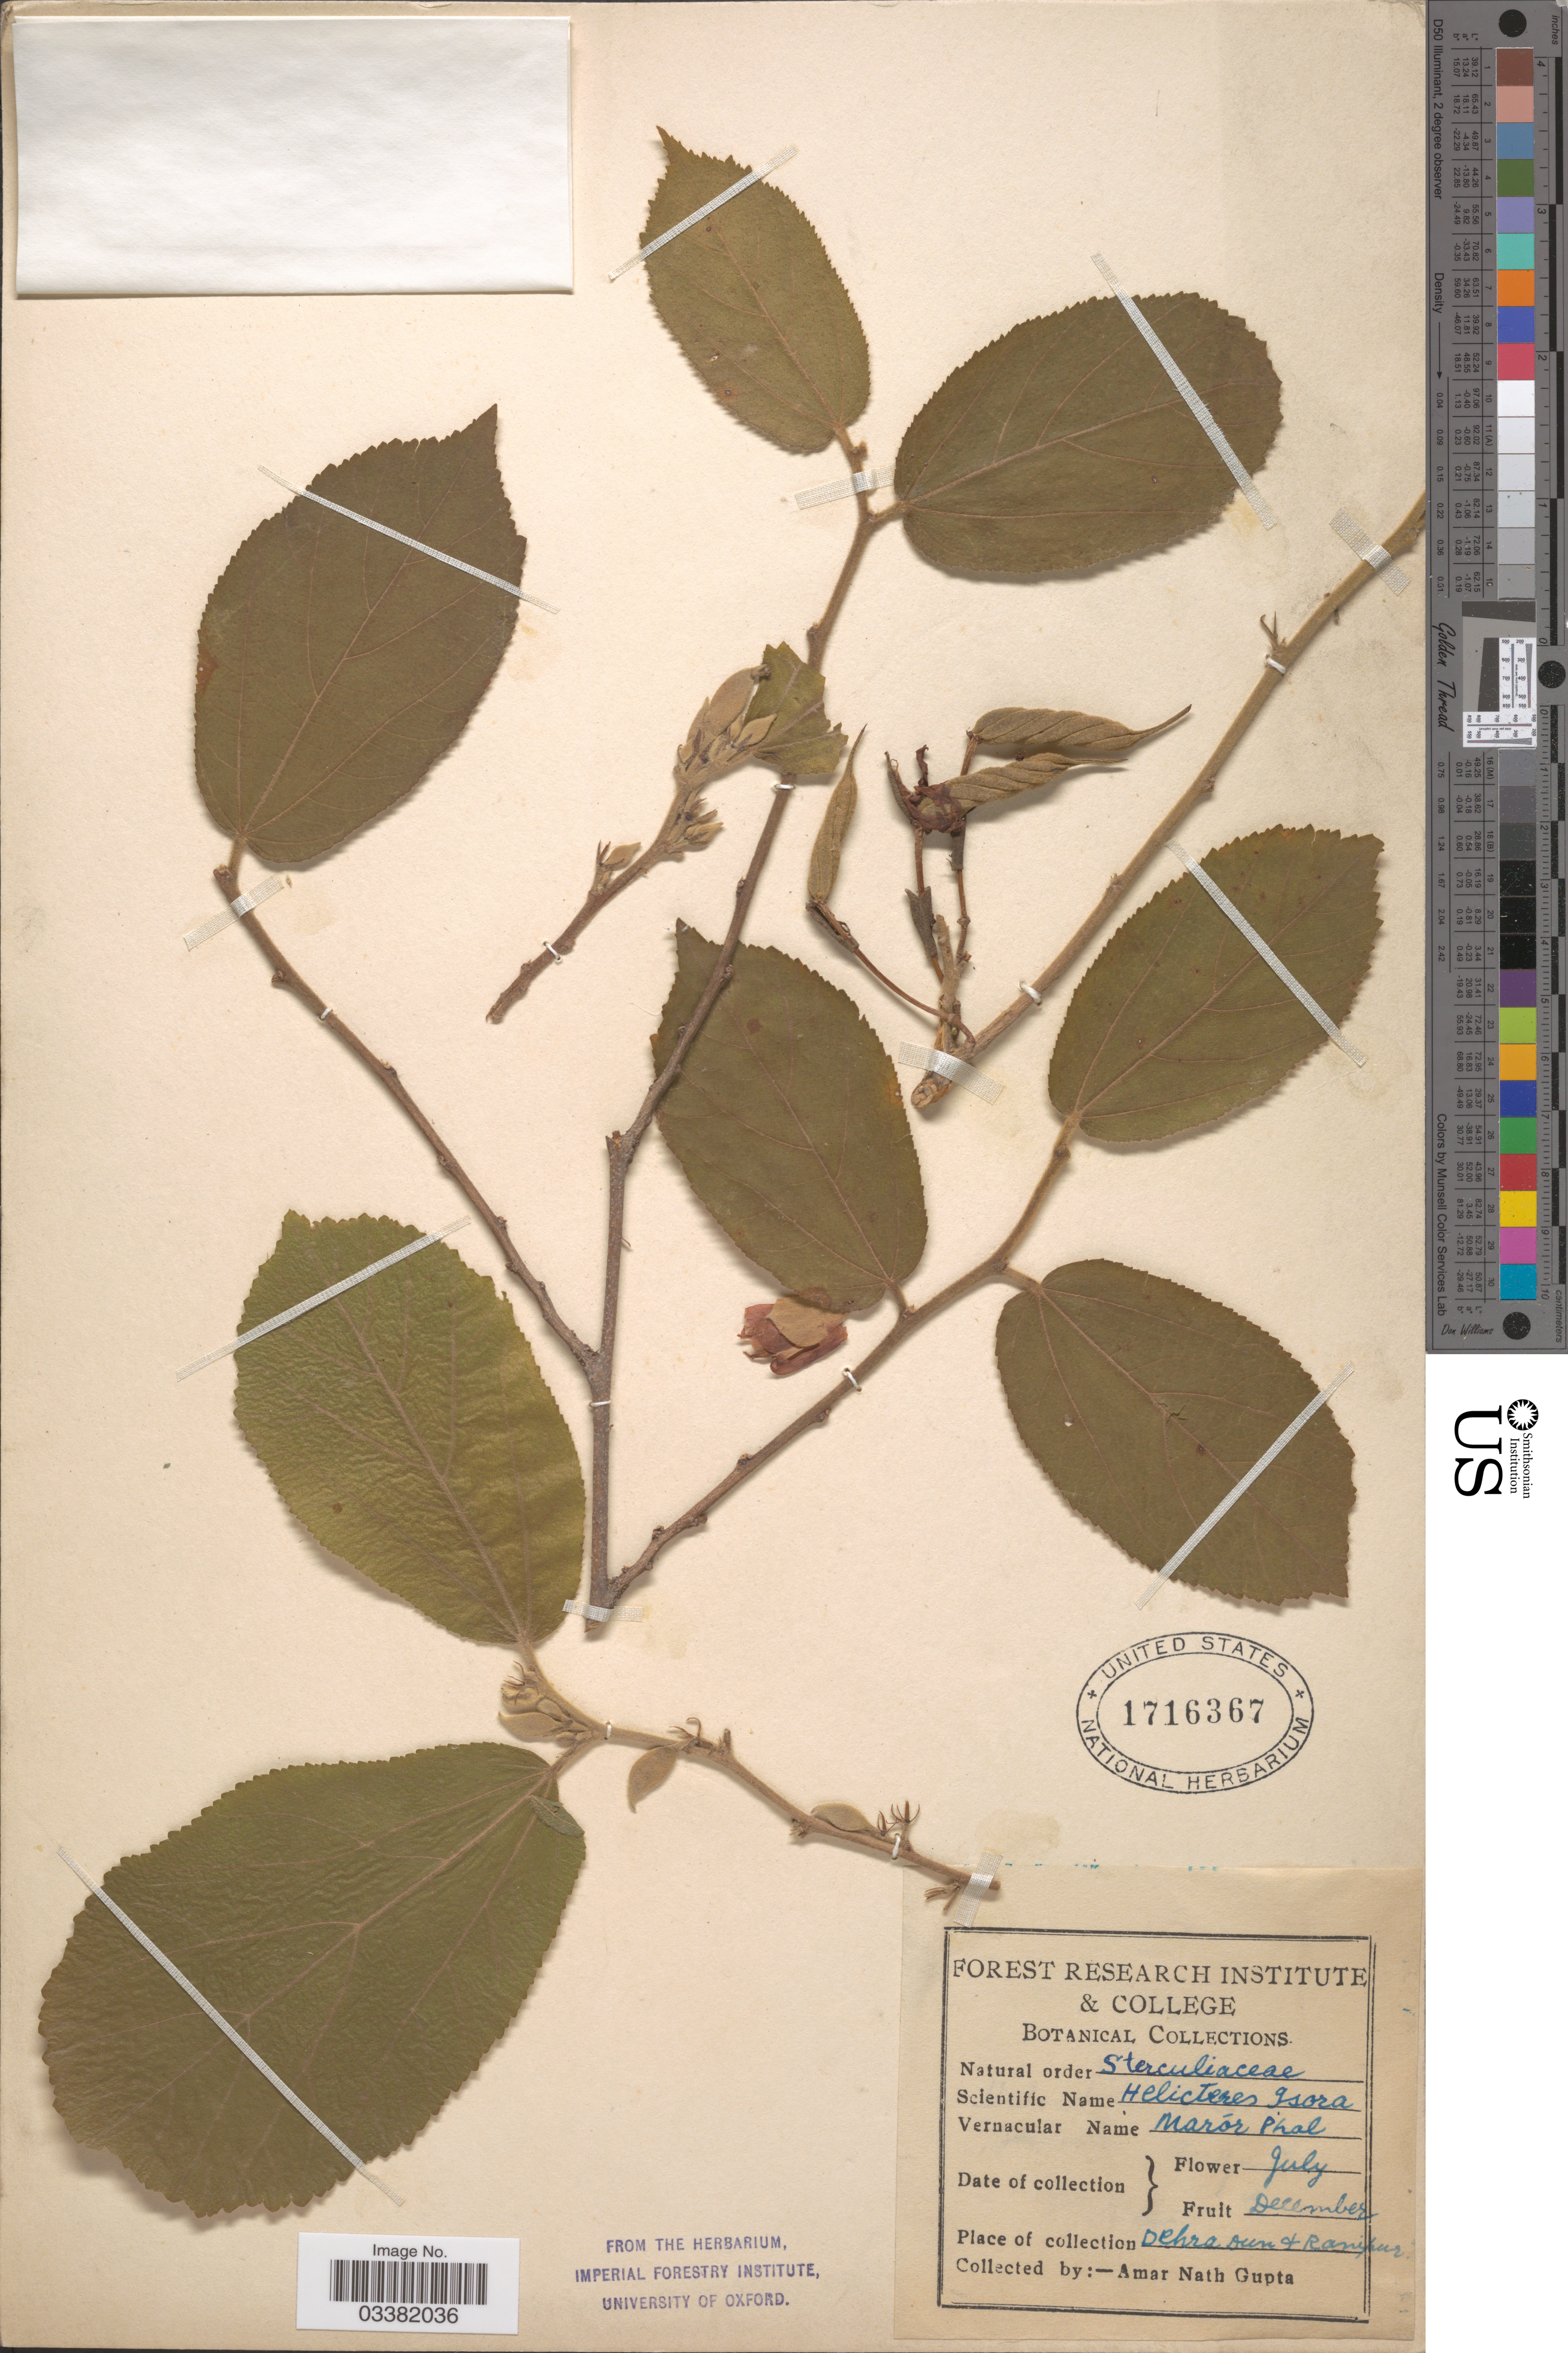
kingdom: Plantae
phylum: Tracheophyta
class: Magnoliopsida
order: Malvales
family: Malvaceae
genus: Helicteres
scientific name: Helicteres isora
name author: L.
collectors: A. Gupta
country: India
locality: Dehra Dun & Ranipur.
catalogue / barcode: US 1716367